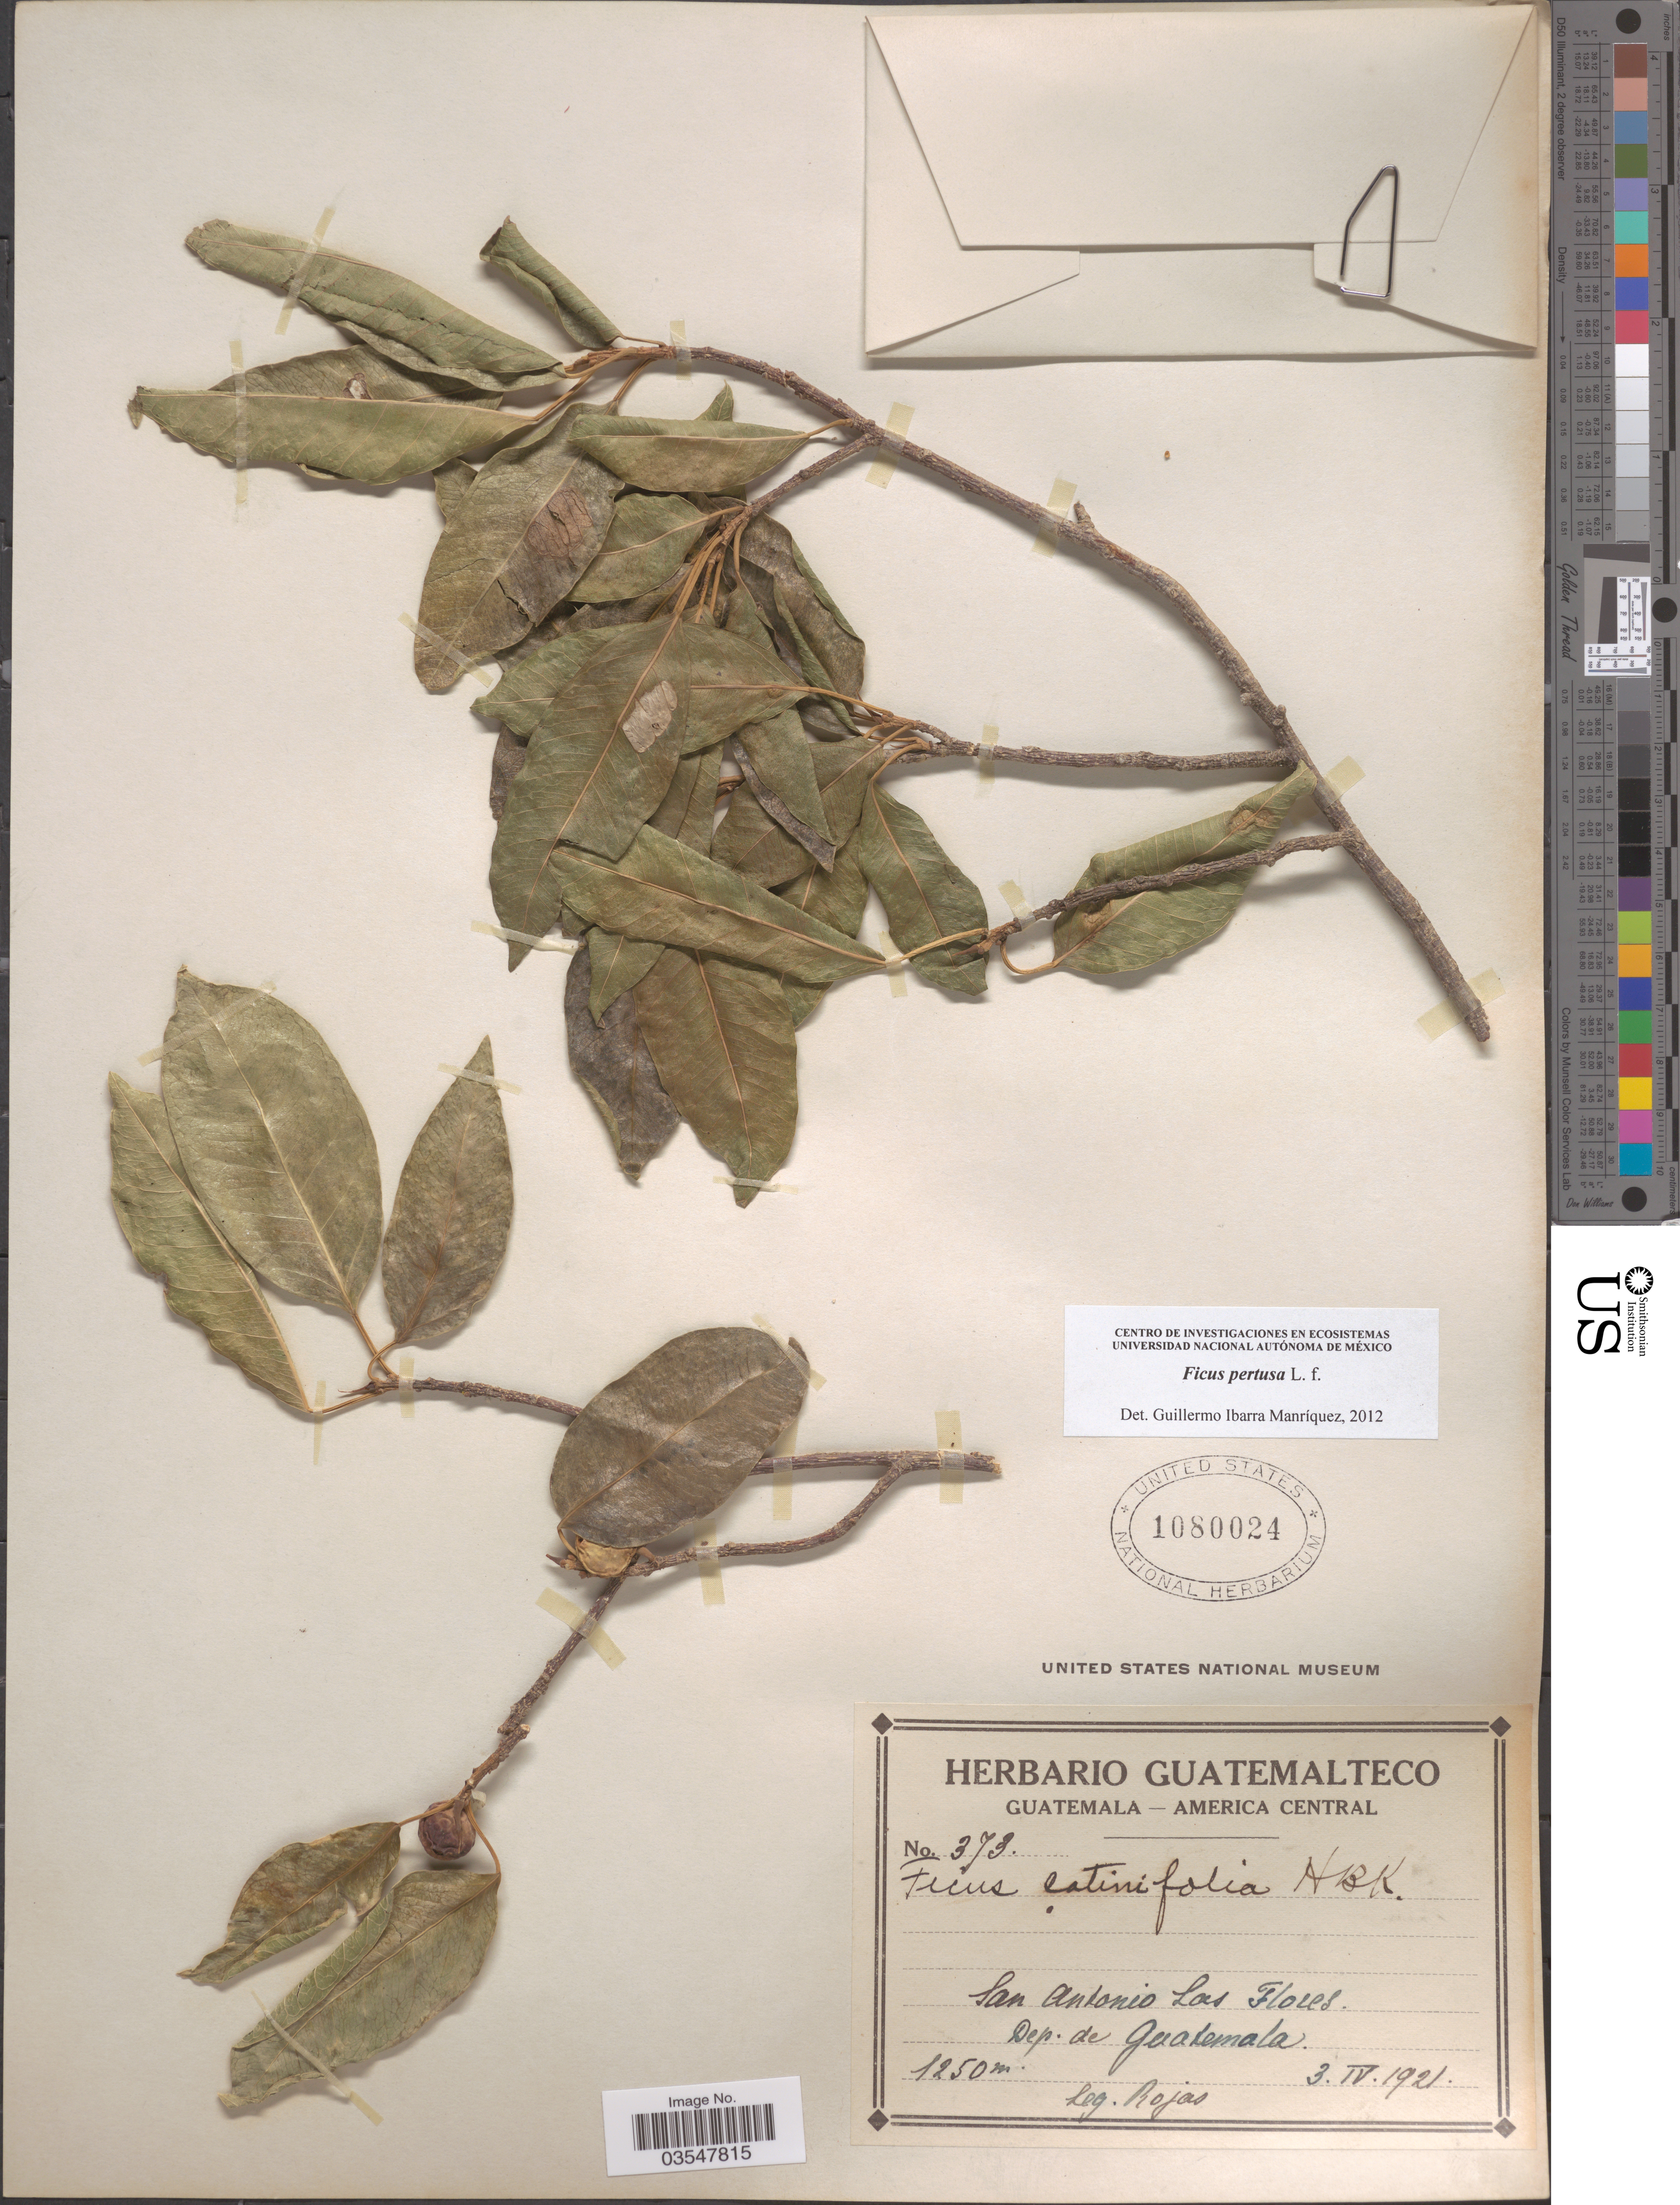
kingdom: Plantae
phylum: Tracheophyta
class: Magnoliopsida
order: Rosales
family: Moraceae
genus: Ficus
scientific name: Ficus pertusa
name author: L. f.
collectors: Rojas, --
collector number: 373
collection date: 1921-04-03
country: Guatemala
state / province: Guatemala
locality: San Antonio Las Flores. Dep. de Guatemala.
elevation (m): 1250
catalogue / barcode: US 1080024